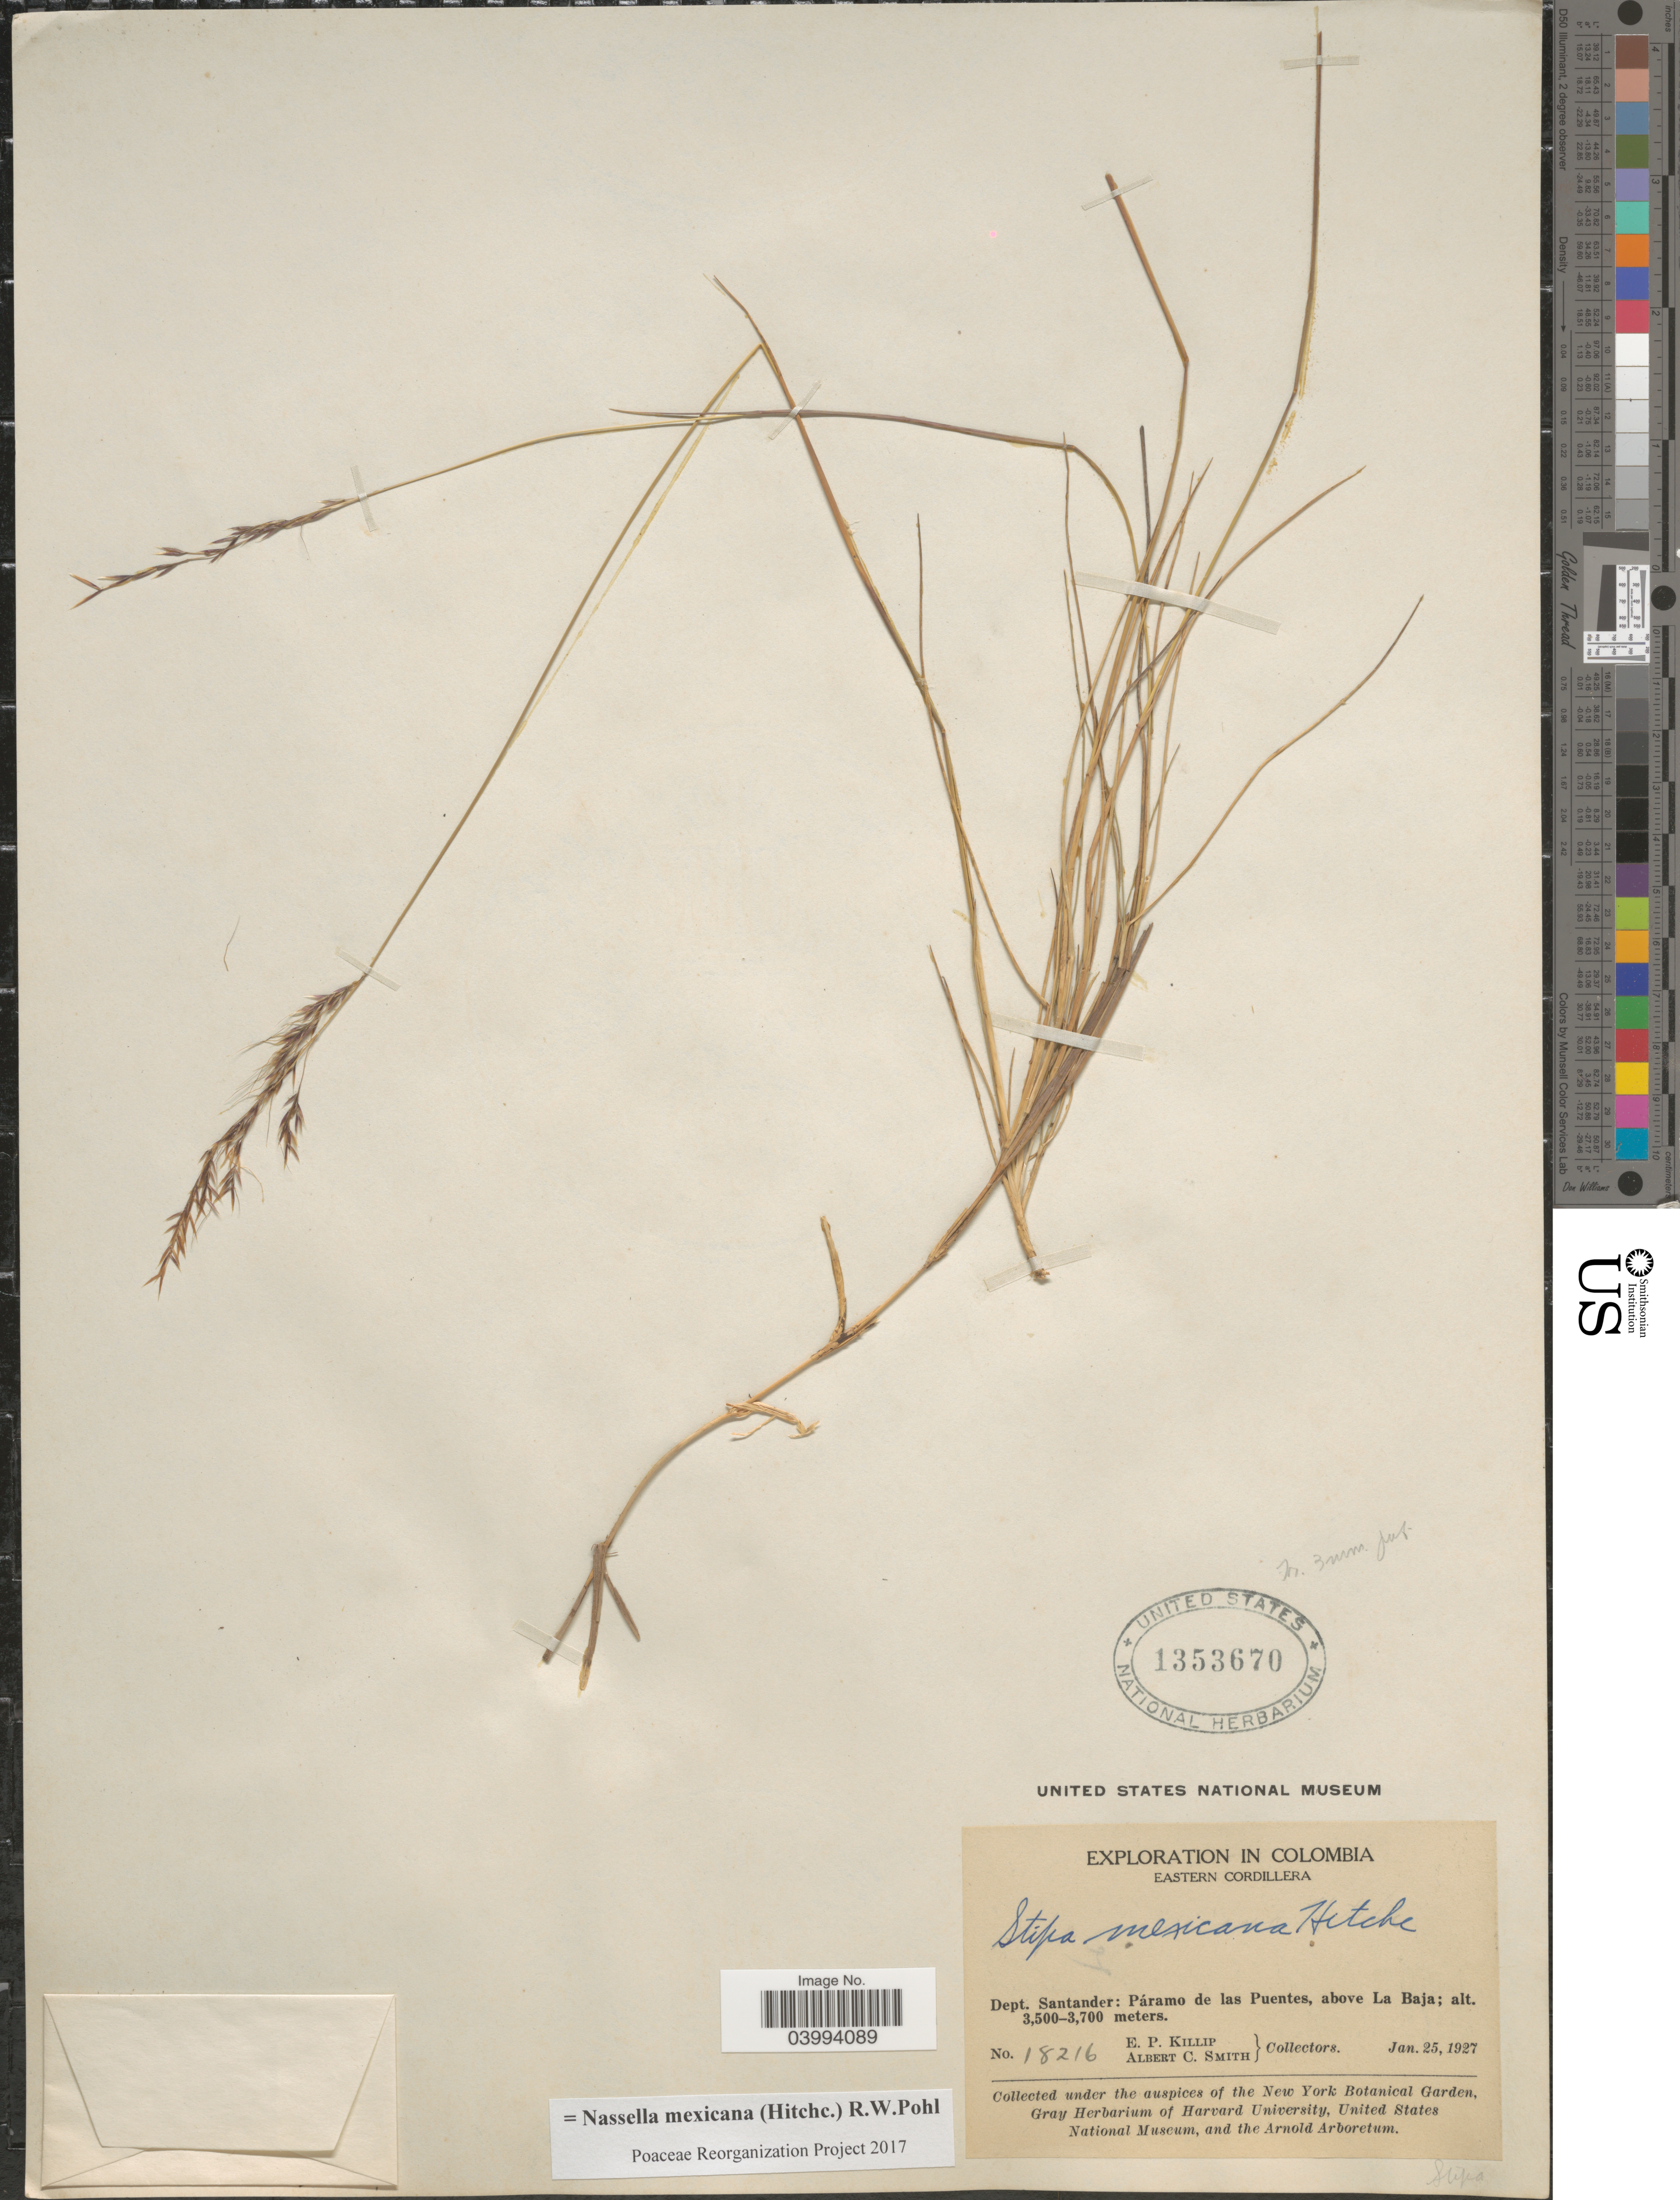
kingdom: Plantae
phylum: Tracheophyta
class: Liliopsida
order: Poales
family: Poaceae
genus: Nassella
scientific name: Nassella mexicana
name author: (Hitchc.) R.W. Pohl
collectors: E. P. Killip & A. C. Smith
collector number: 18216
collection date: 1927-01-25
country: Colombia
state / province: Santander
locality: Eastern Cordillera. Dept. Santander: Páramo de las Puentas, above La Baja.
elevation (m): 3500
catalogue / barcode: US 1353670